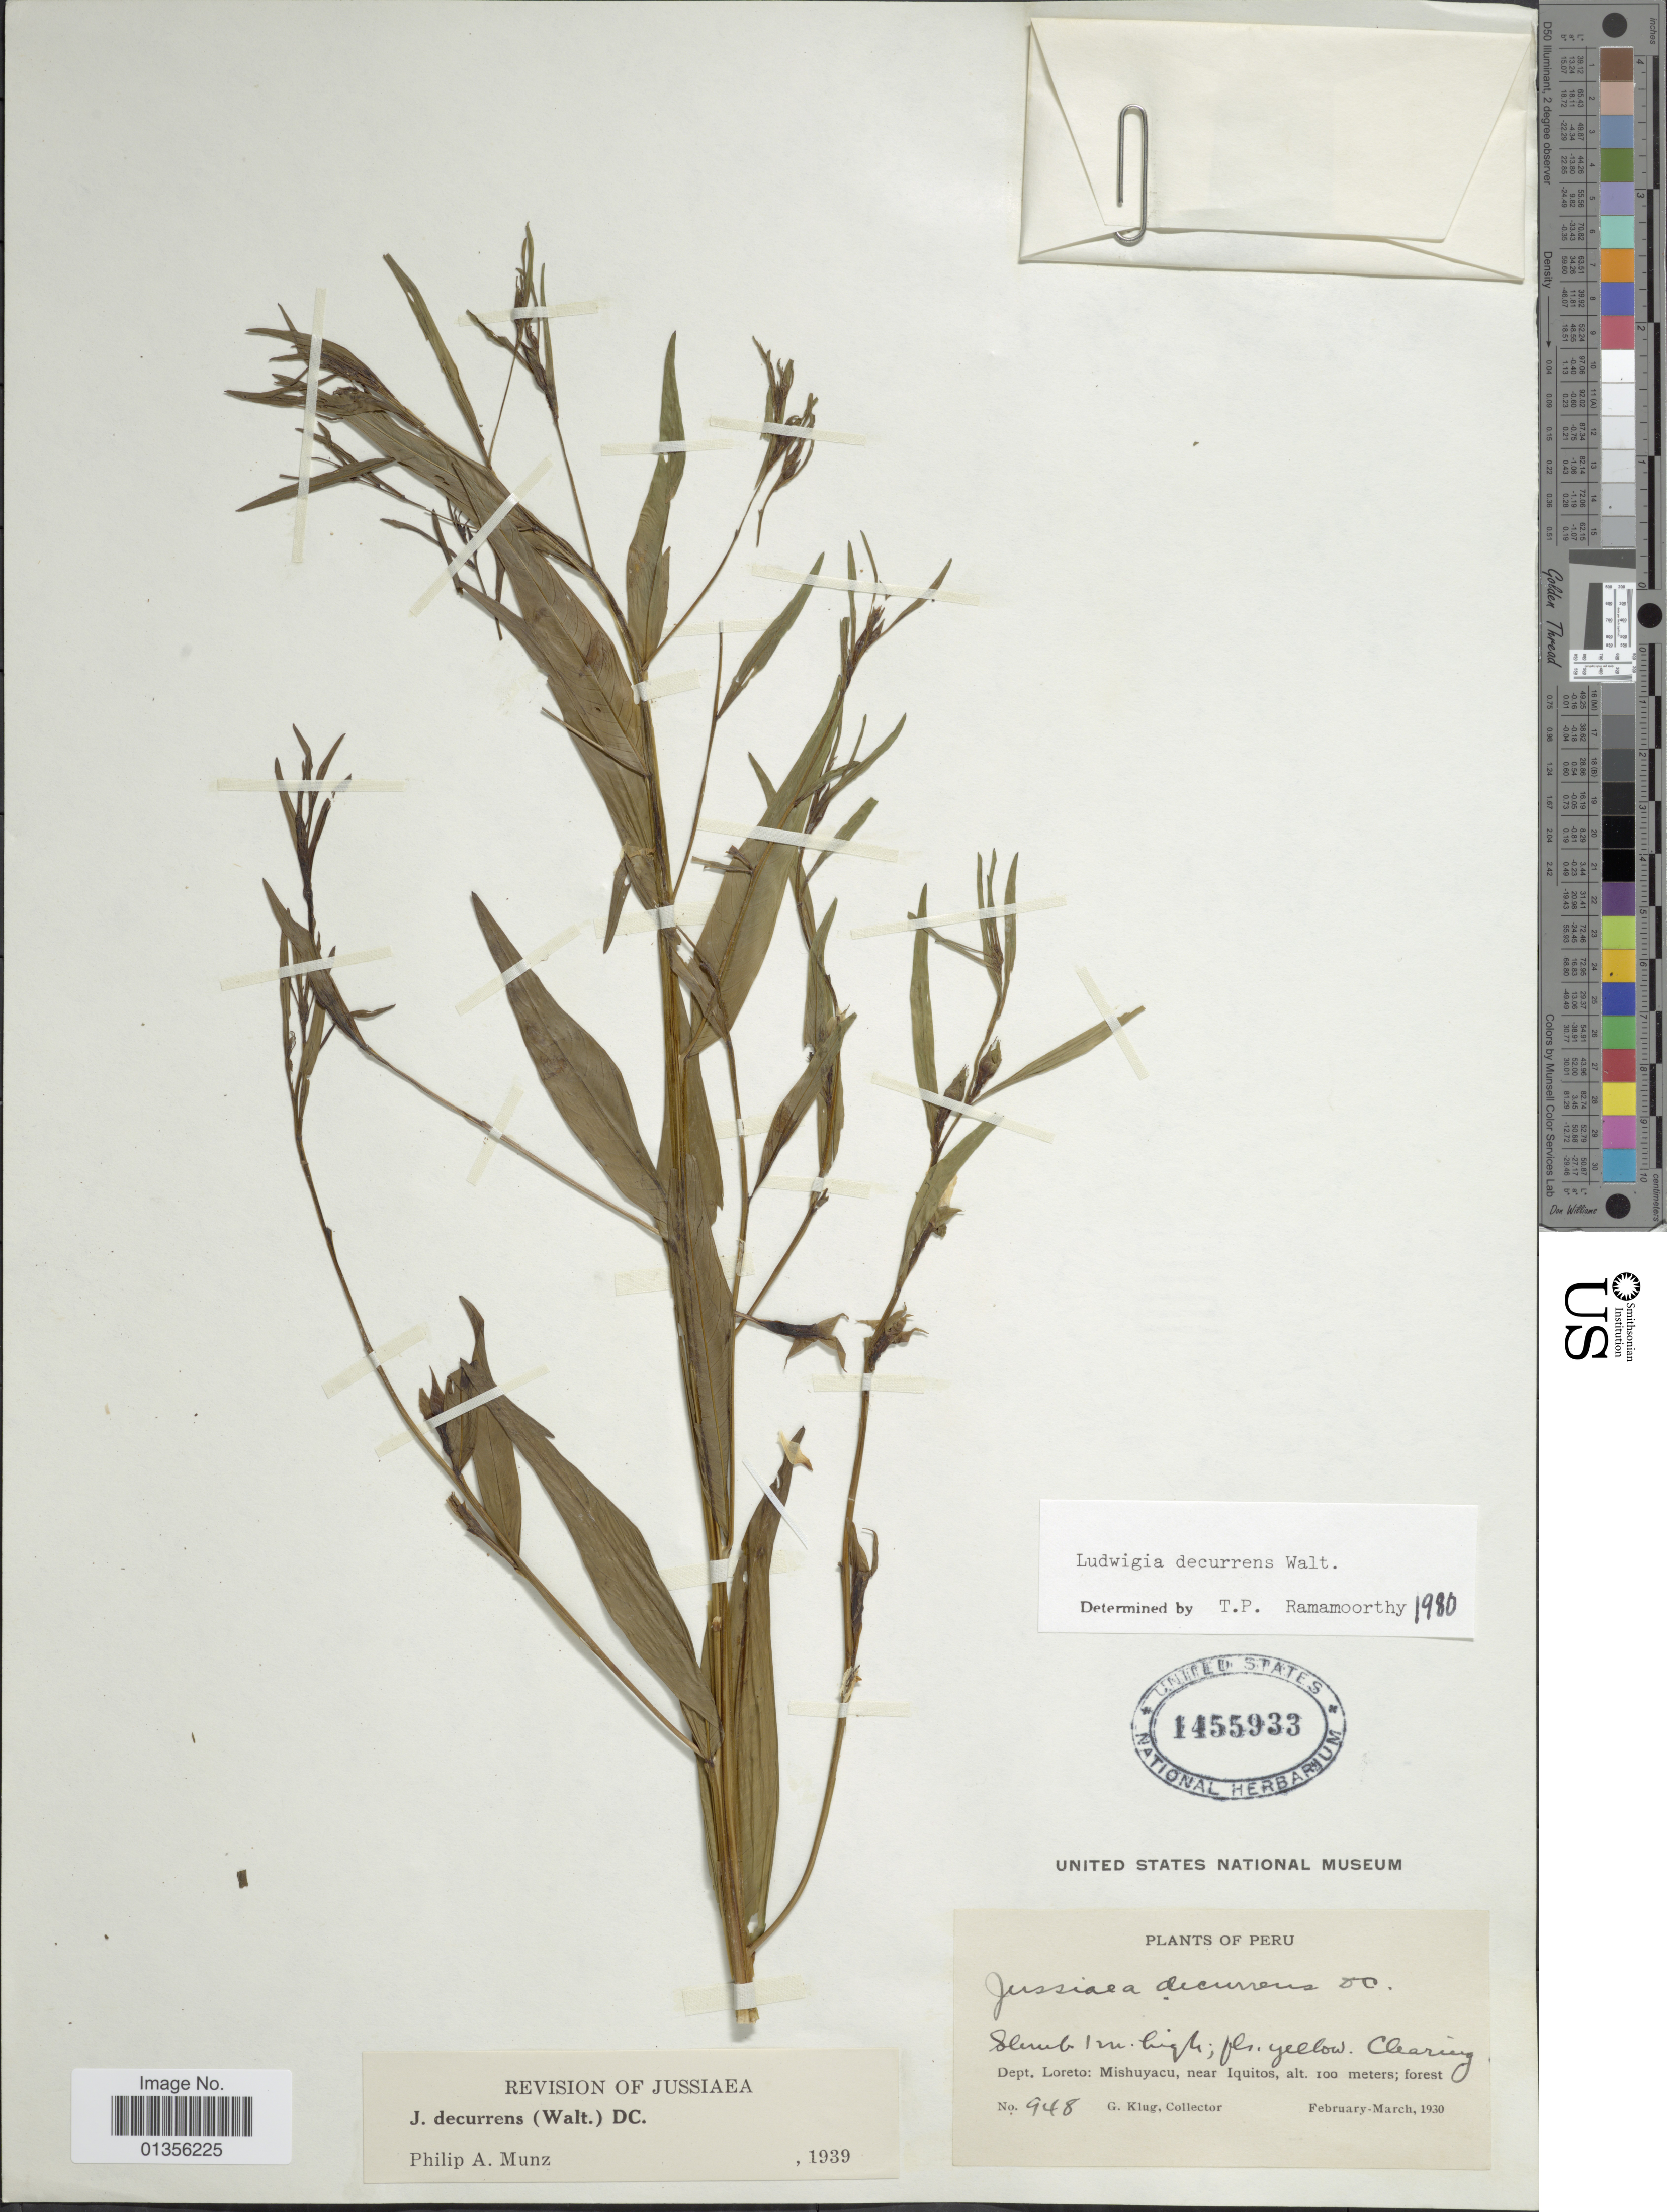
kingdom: Plantae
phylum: Tracheophyta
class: Magnoliopsida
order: Myrtales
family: Onagraceae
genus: Ludwigia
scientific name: Ludwigia decurrens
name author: Walter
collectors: G. Klug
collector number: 948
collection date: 1930-02/1963-03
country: Peru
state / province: Loreto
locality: Mishuyacu, near Iquitos.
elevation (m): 100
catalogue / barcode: US 1455933